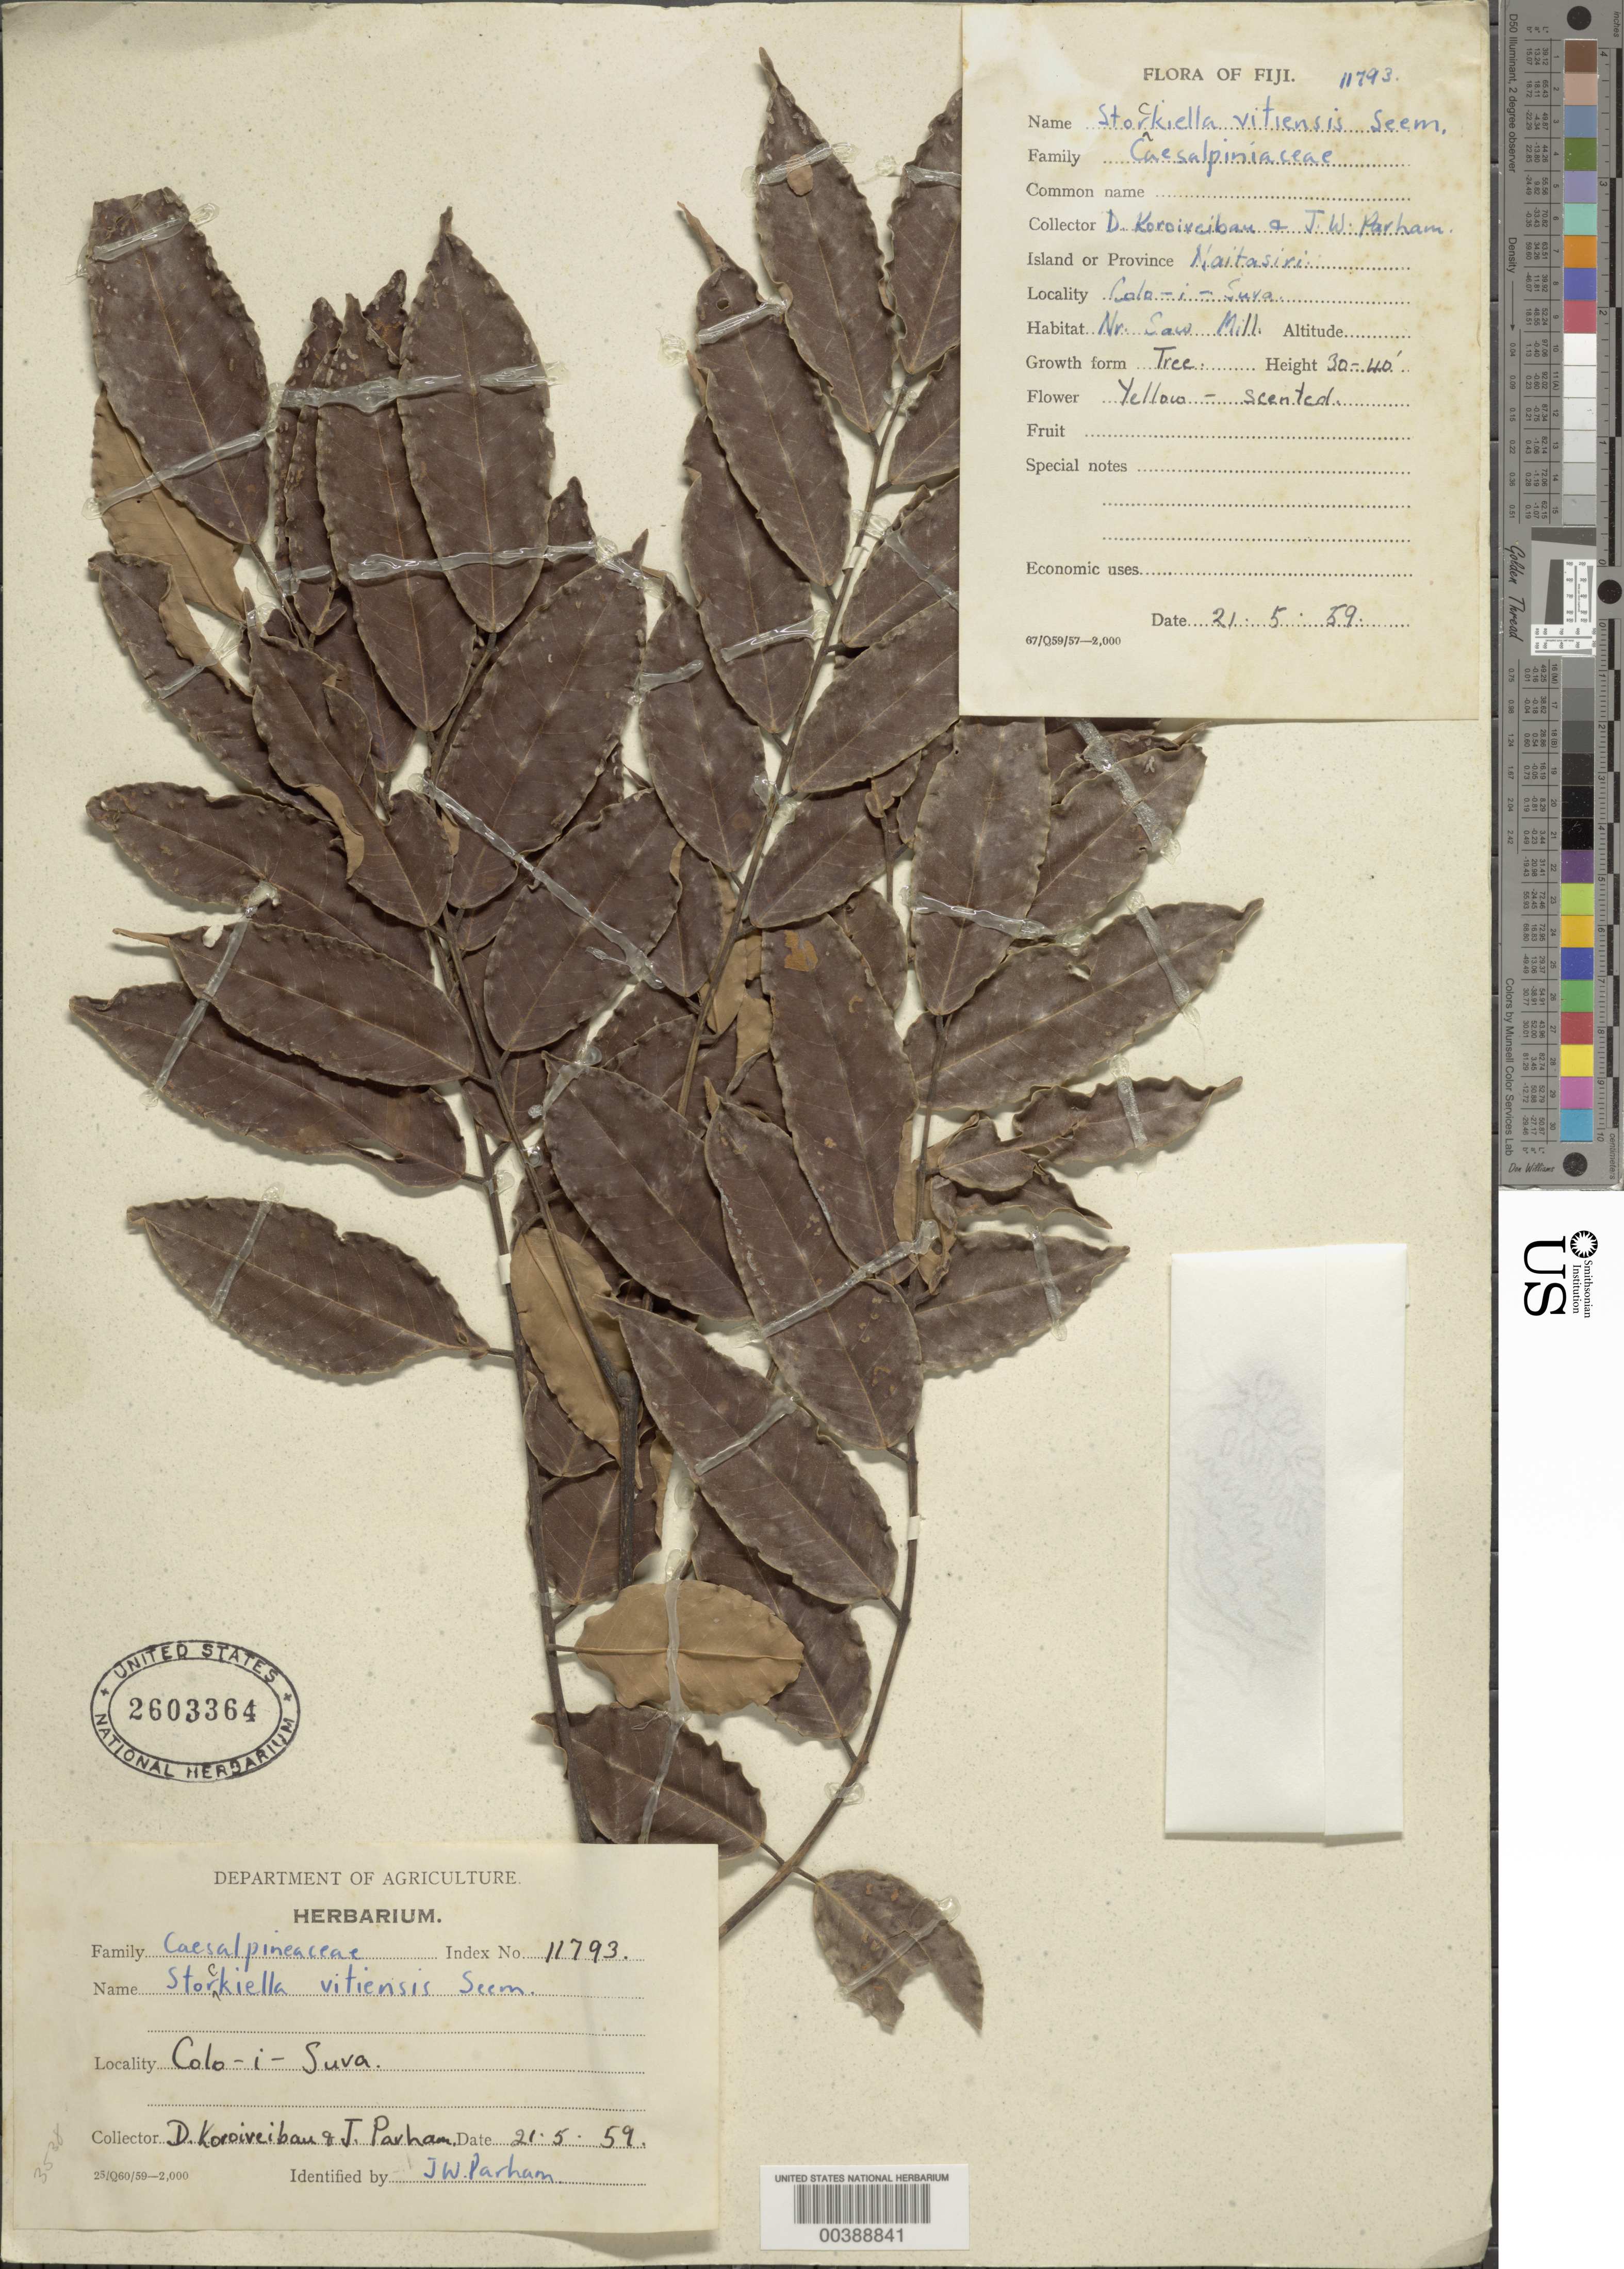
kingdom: Plantae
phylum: Tracheophyta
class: Magnoliopsida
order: Fabales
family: Fabaceae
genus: Storckiella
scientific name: Storckiella vitiensis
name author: Seem.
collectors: D. Koroiveibau & J. Parham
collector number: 11793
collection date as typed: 21 May 1959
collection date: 1959-05-21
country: Fiji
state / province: Central Division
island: Viti Levu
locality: Naitasiri Prov.; colo-i-suva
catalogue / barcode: US 2603364